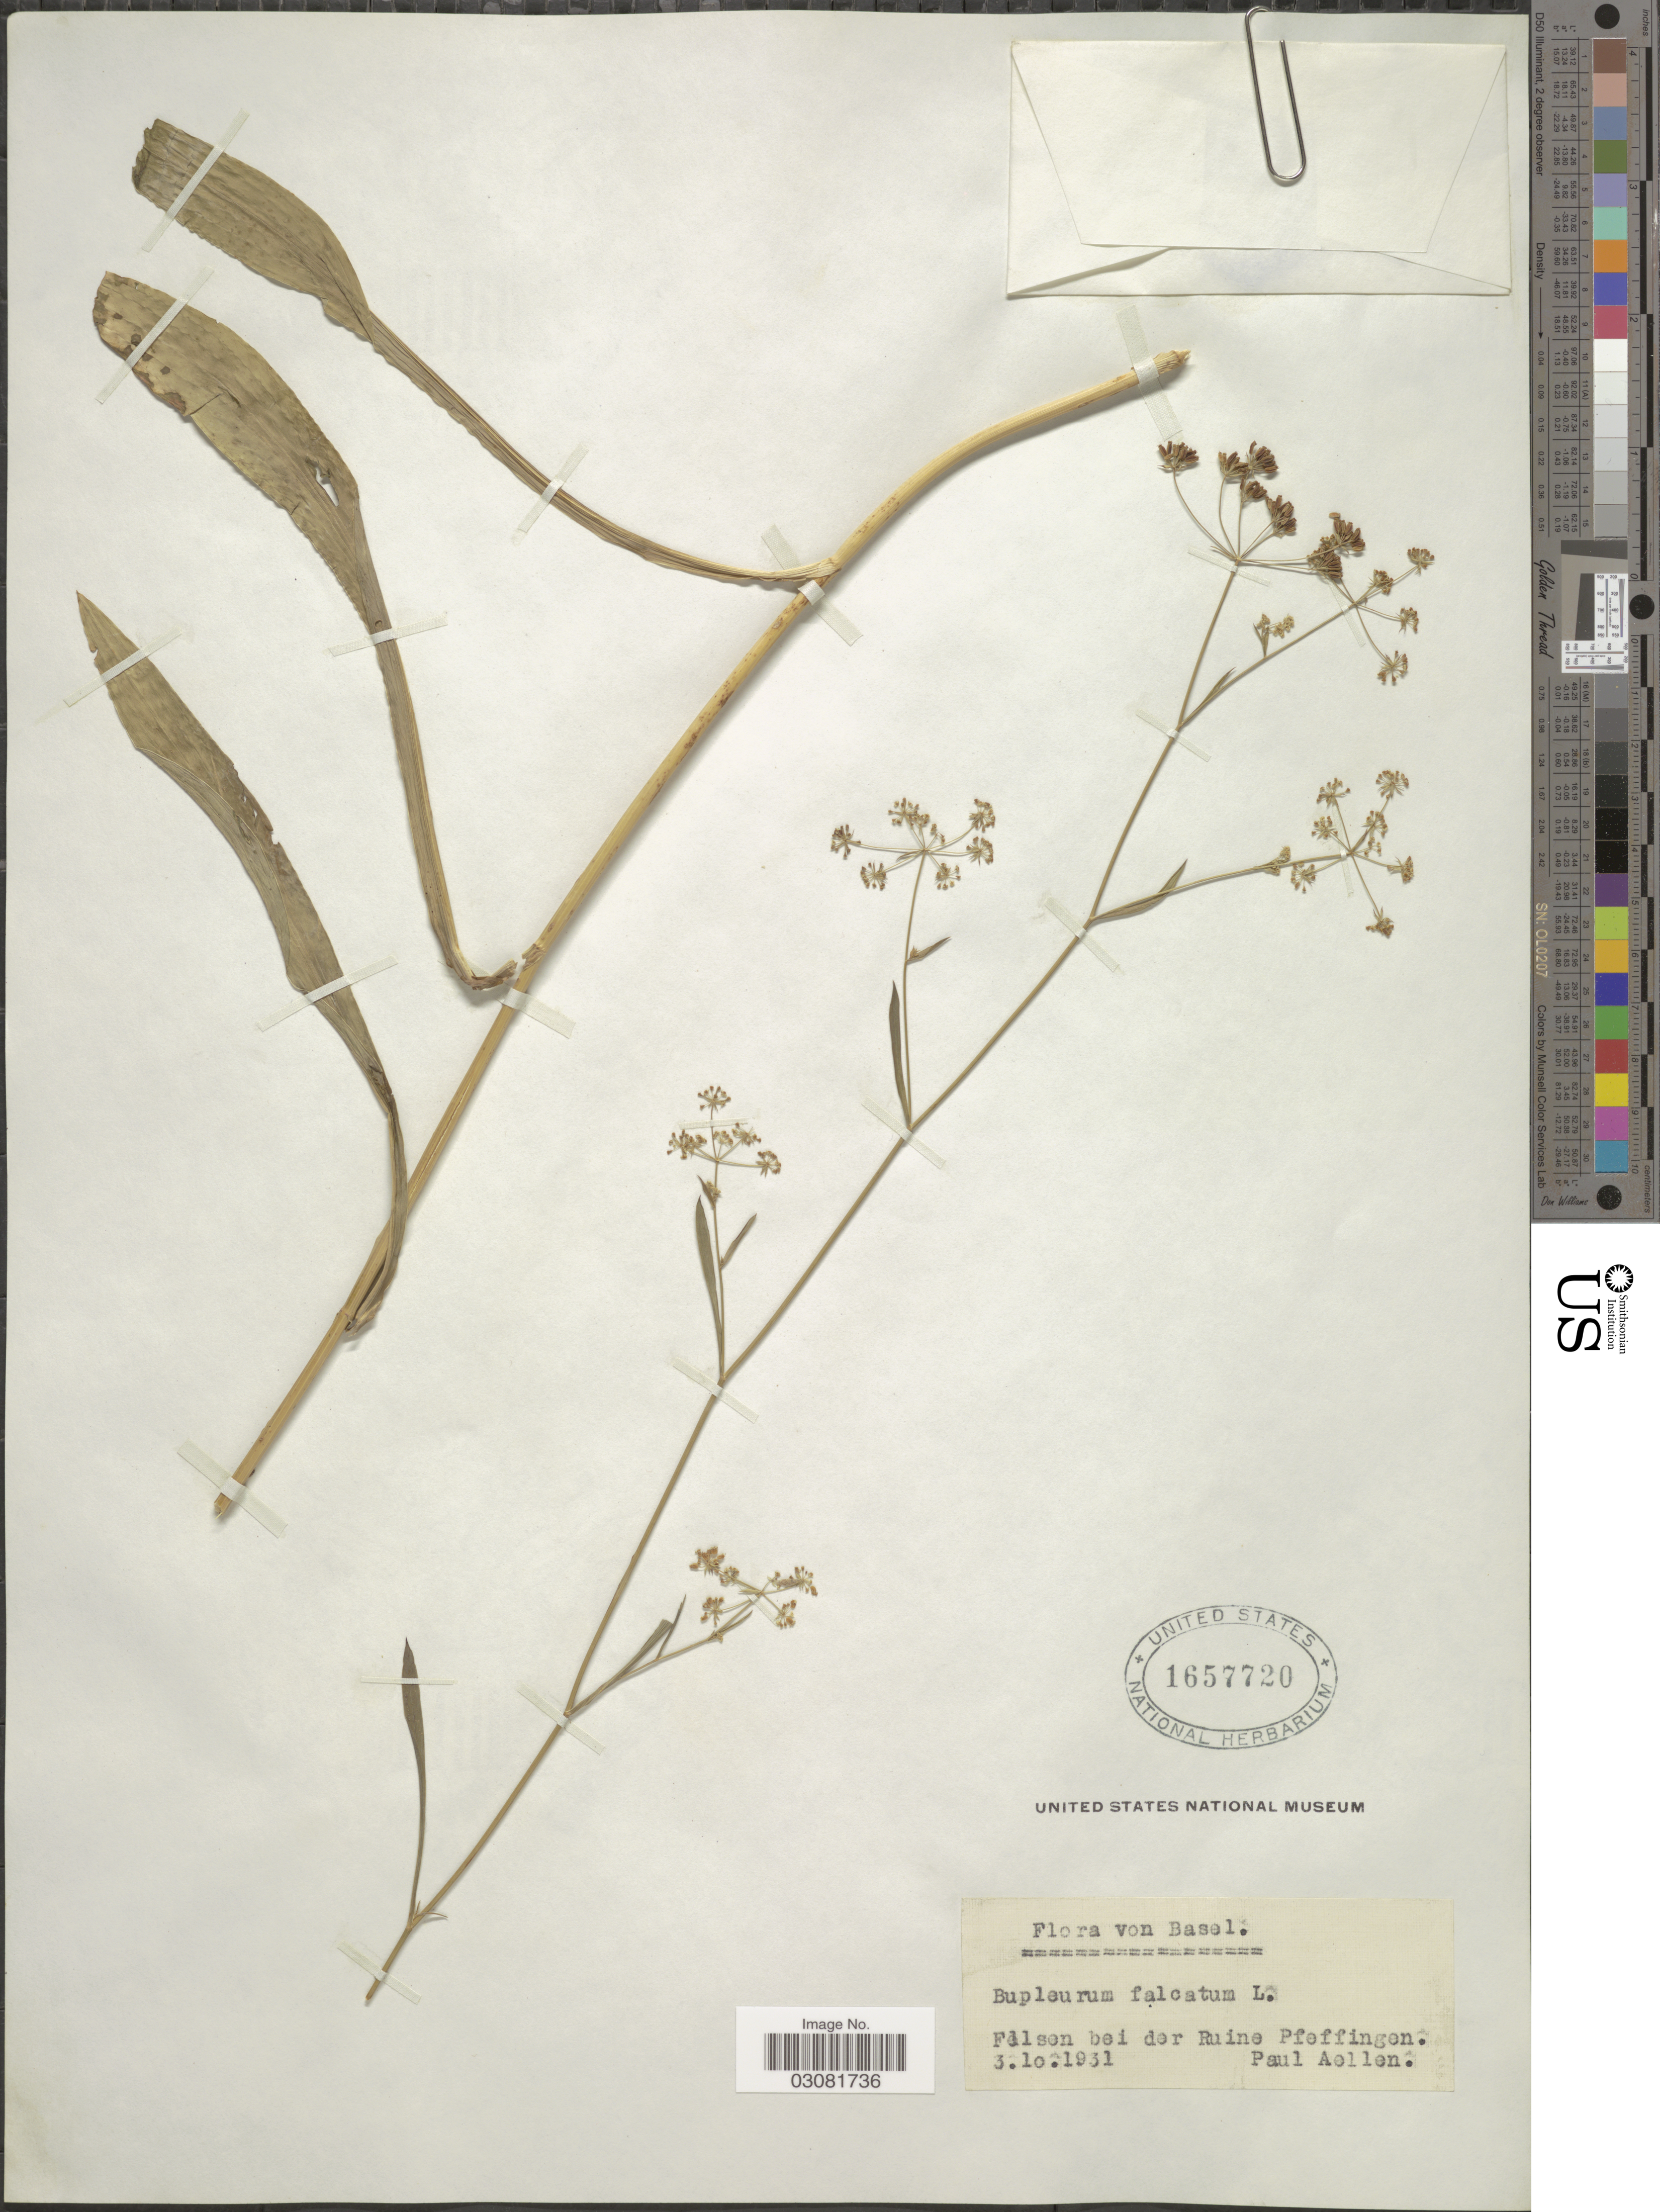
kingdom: Plantae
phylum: Tracheophyta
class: Magnoliopsida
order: Apiales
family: Apiaceae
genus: Bupleurum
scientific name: Bupleurum falcatum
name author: L.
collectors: P. Aellen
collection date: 1931-10-03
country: Switzerland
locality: Von Basel, Felsen bei der Ruine Pfeffingen.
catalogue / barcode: US 1657720